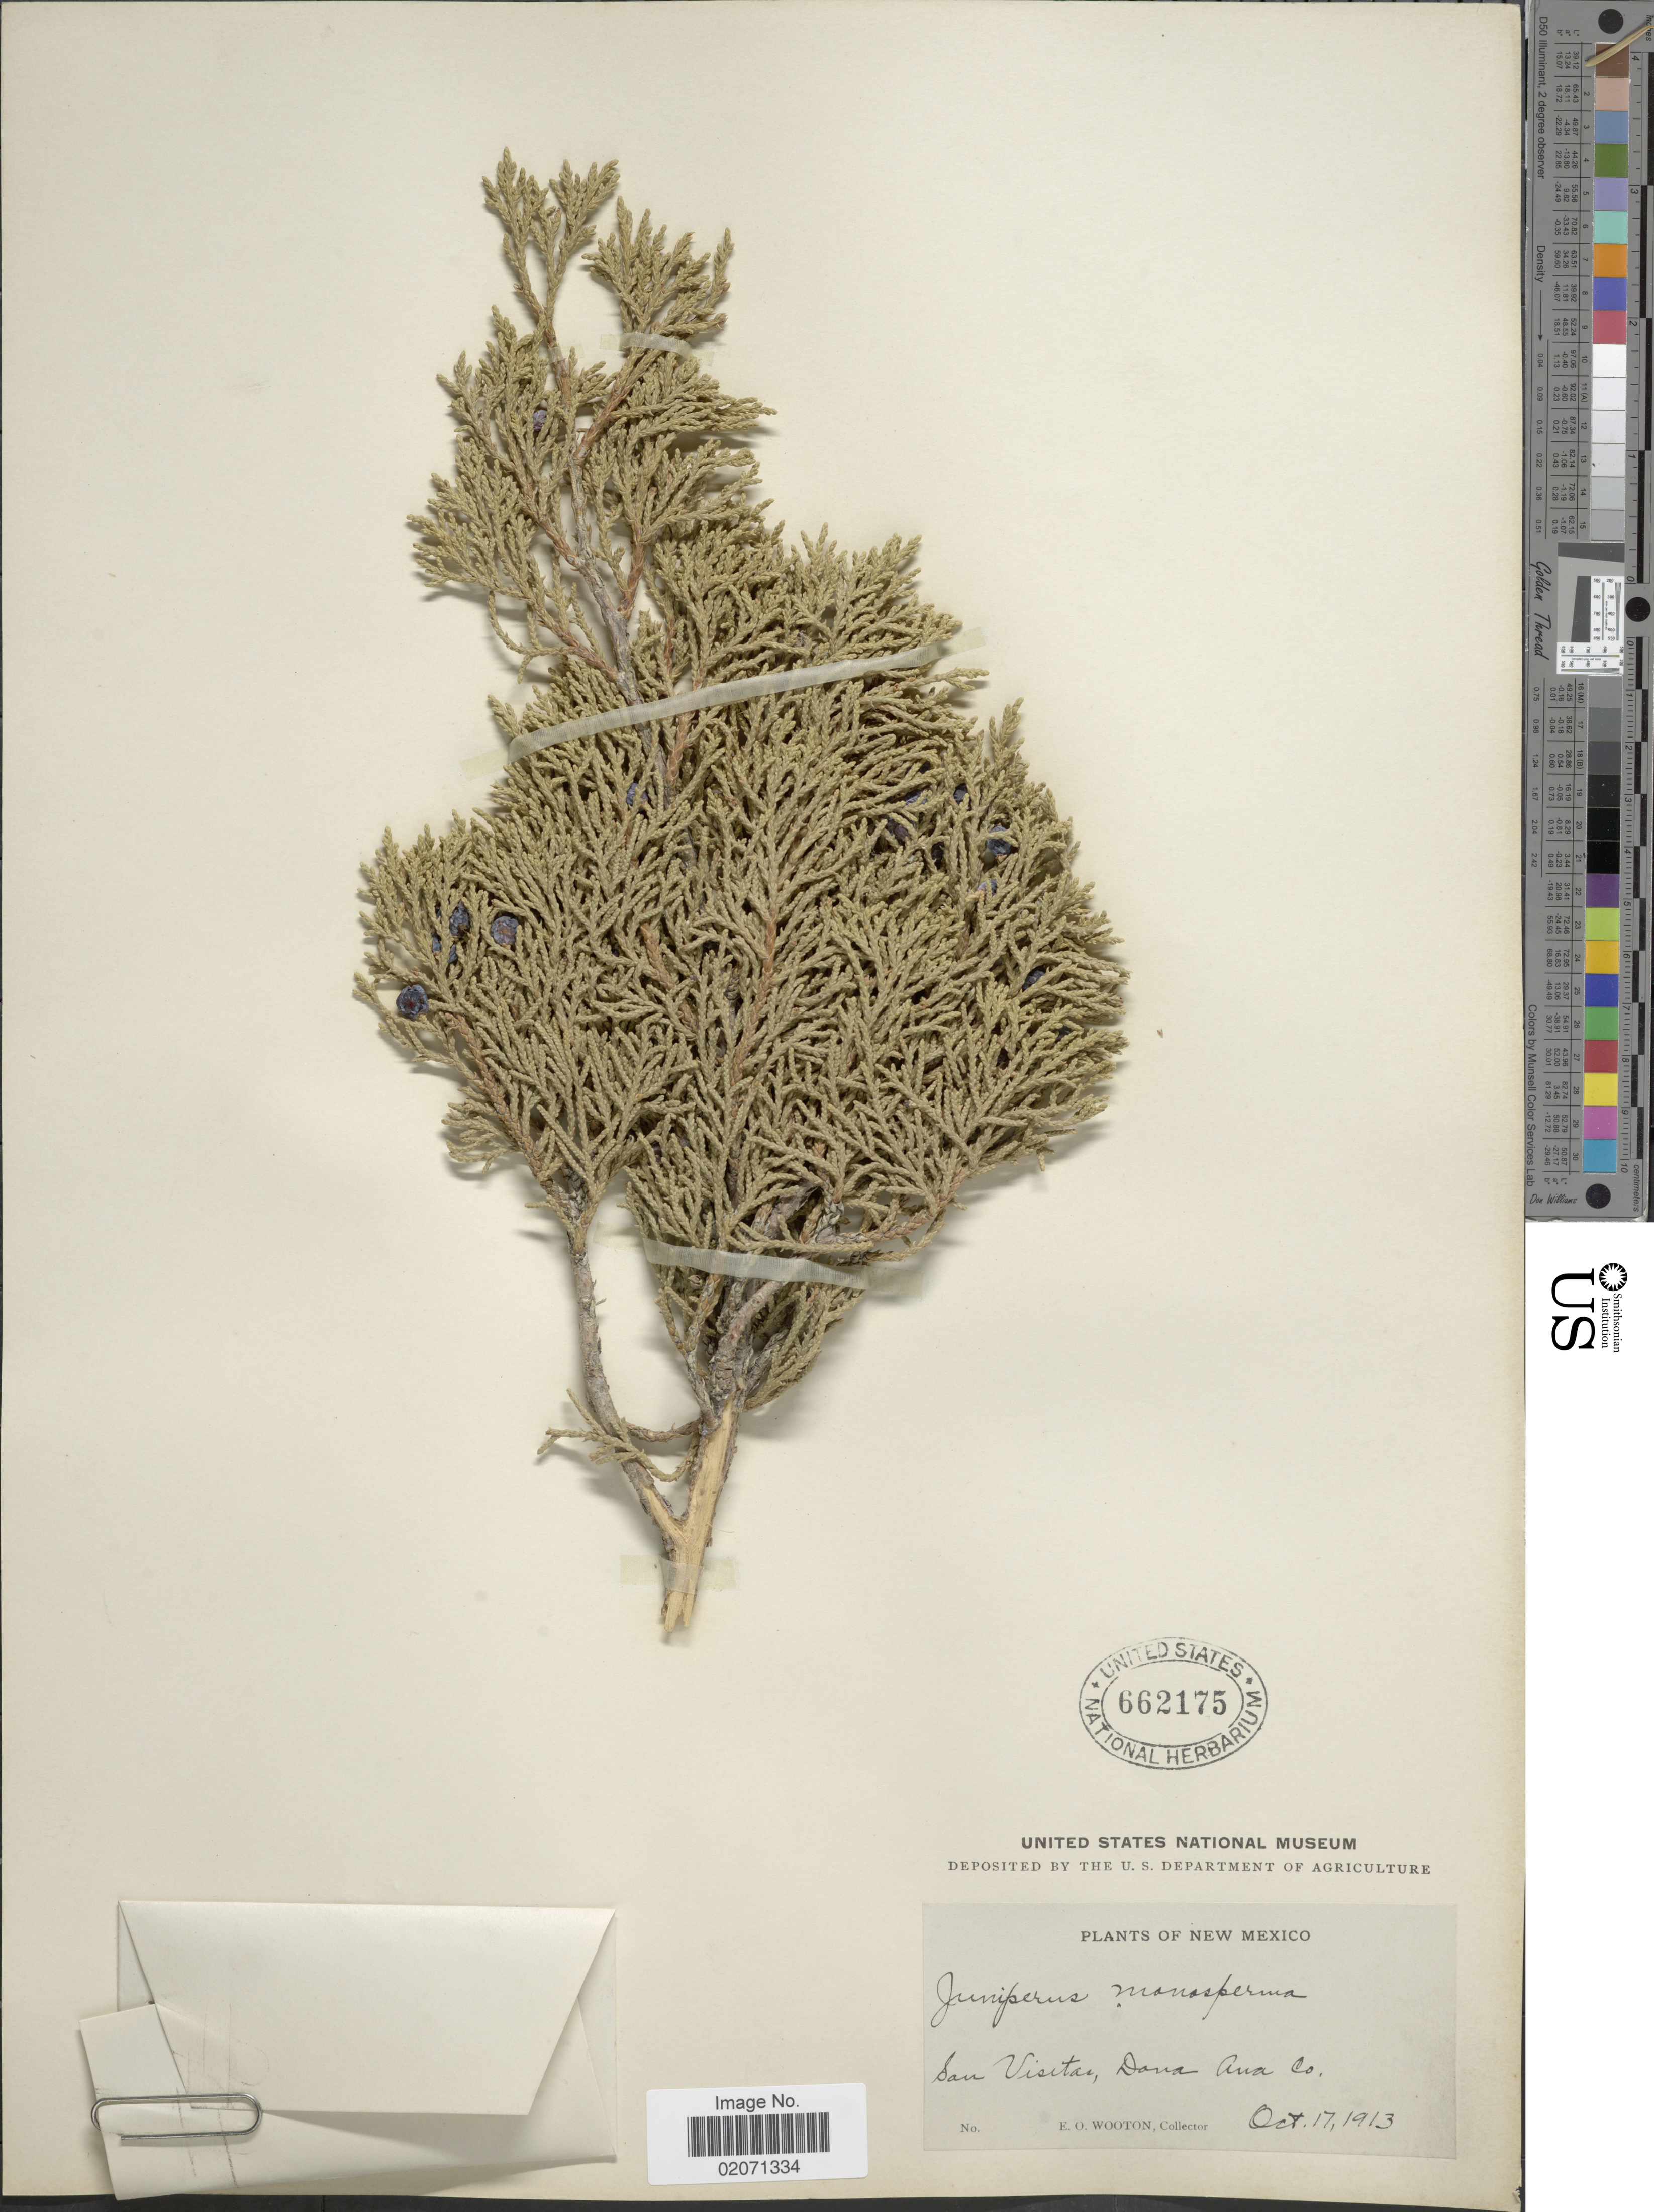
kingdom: Plantae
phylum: Tracheophyta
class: Pinopsida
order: Pinales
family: Cupressaceae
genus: Juniperus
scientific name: Juniperus monosperma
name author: (Engelm.) Sarg.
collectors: E. O. Wooton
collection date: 1913-10-17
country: United States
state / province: New Mexico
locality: San Visitas, Dona Ana Co.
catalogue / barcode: US 662175